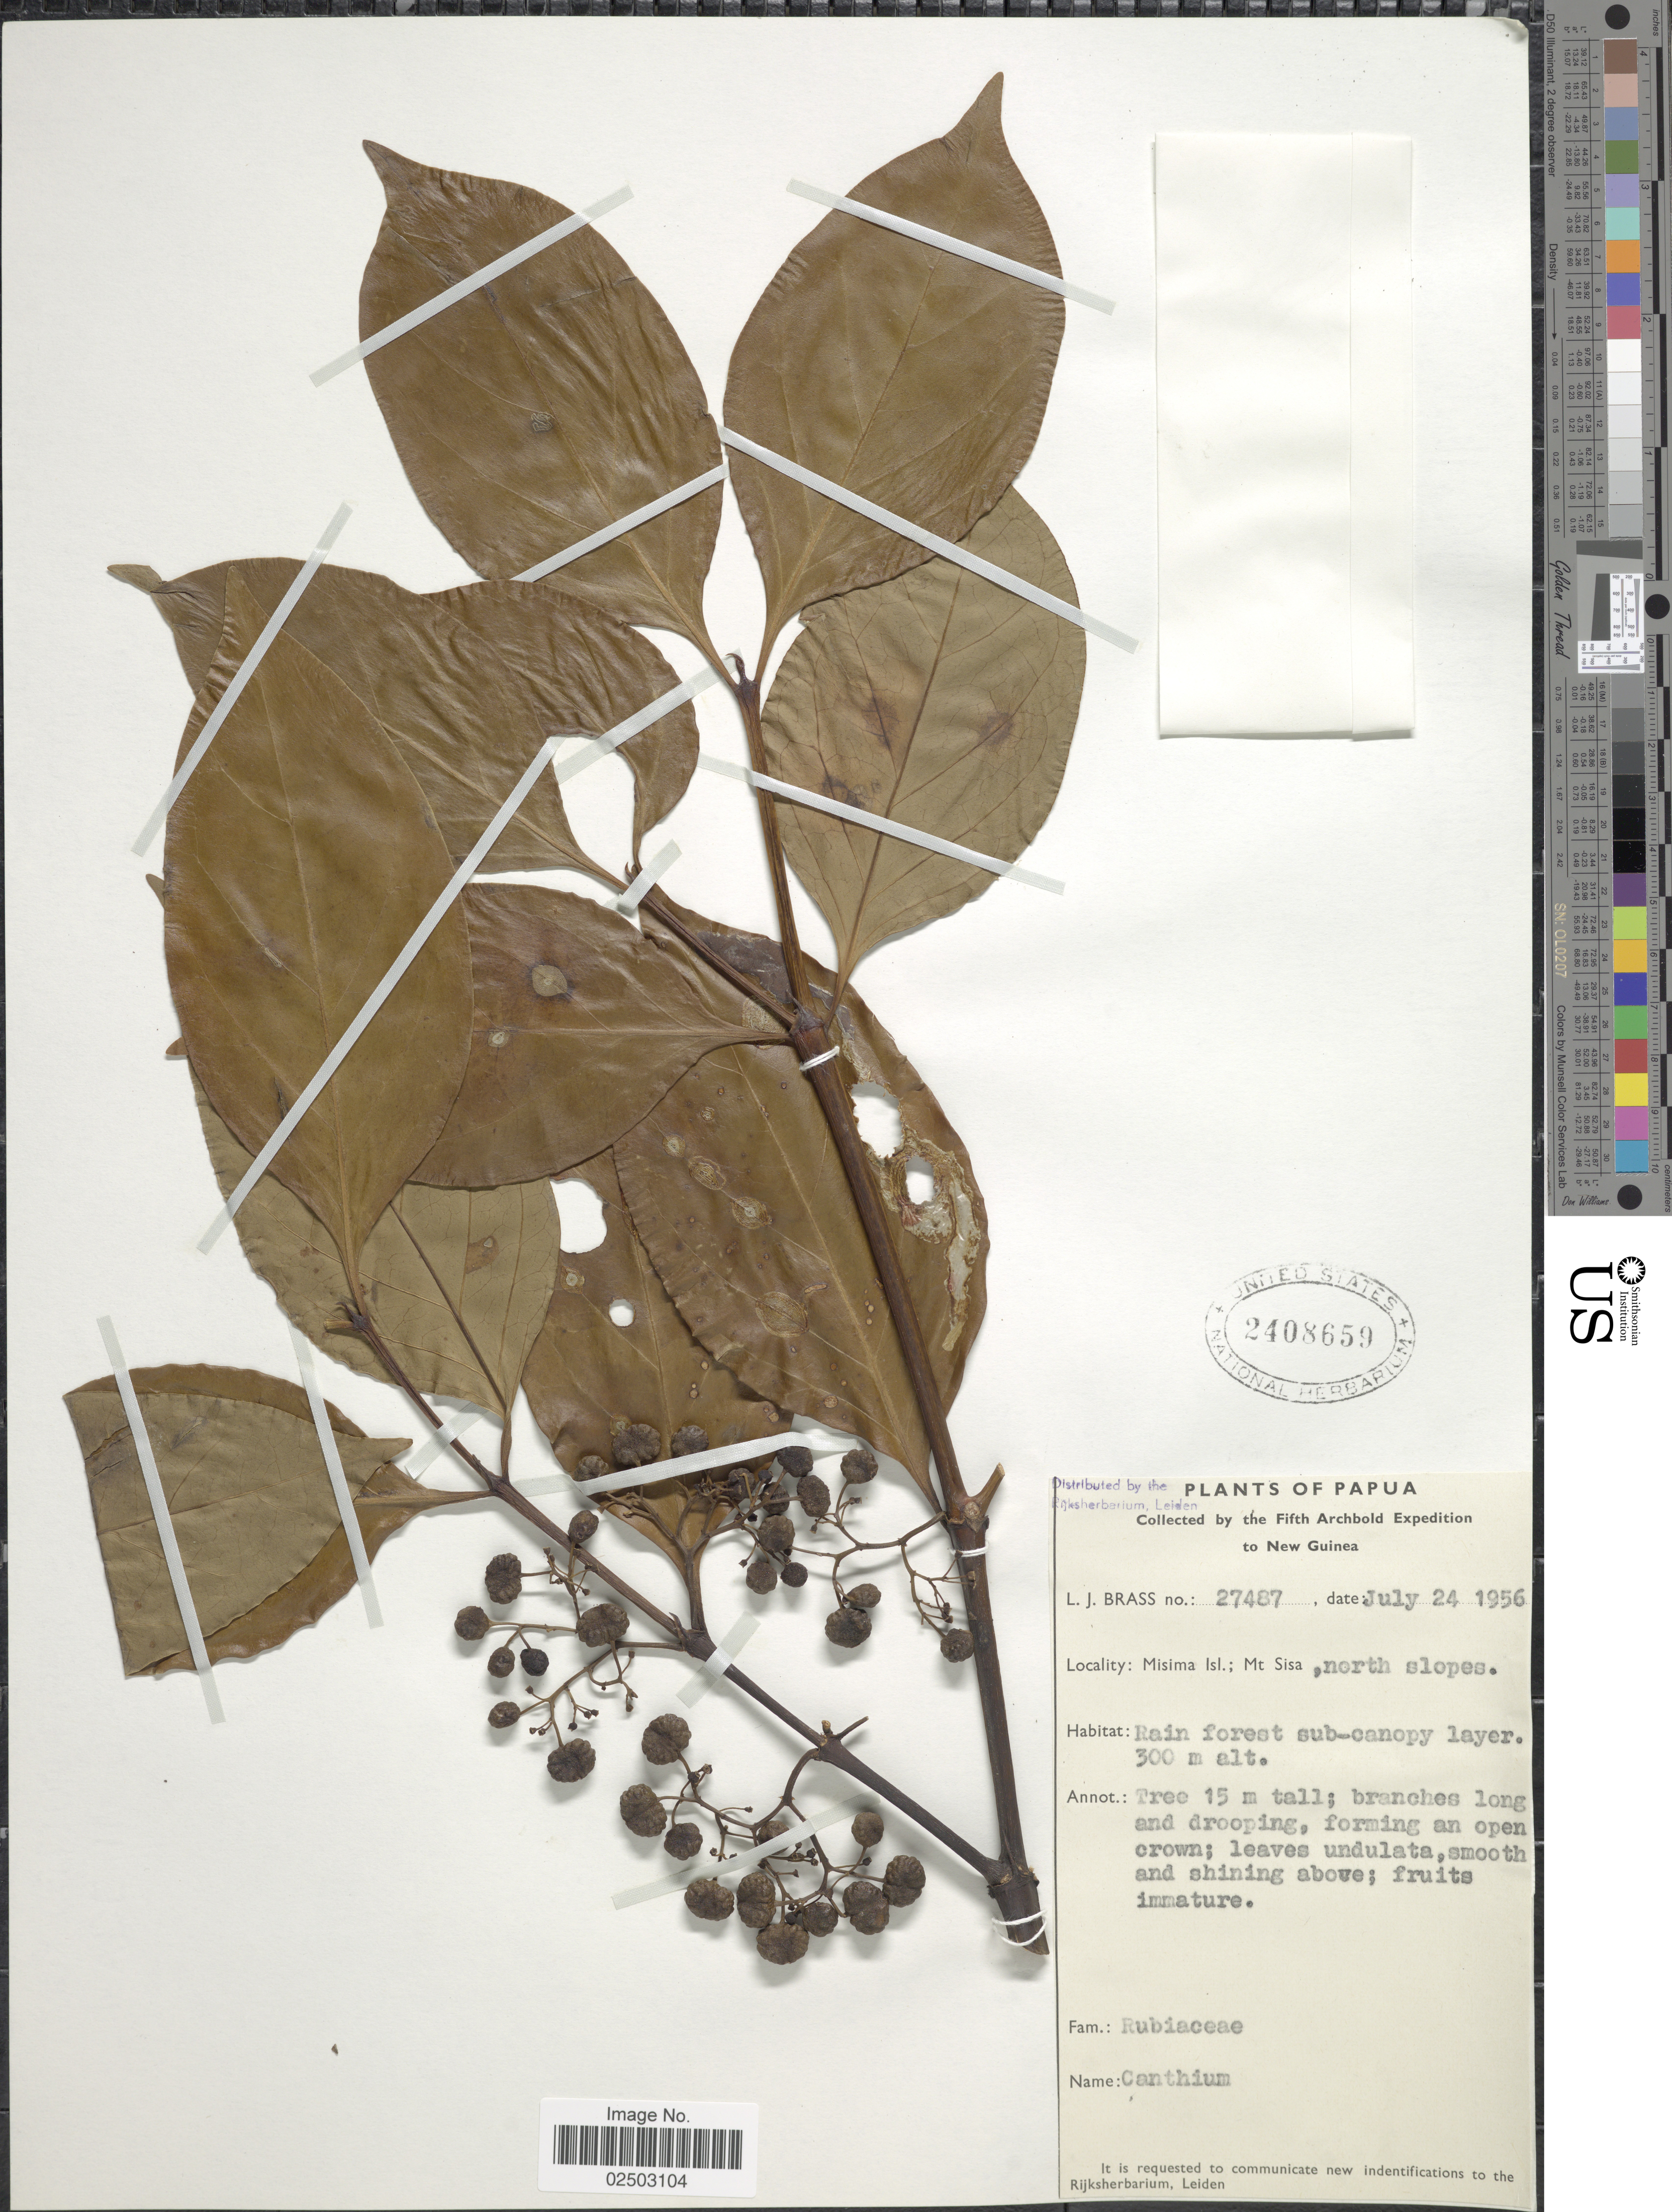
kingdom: Plantae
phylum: Tracheophyta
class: Magnoliopsida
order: Gentianales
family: Rubiaceae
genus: Bridsonia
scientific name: Bridsonia chamaedendrum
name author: (Kuntze) Verstraete & A.E. van Wyk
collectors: L. J. Brass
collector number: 27487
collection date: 1956-07-24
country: Papua New Guinea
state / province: Milne Bay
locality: Papua, Misima Isl.; Mt Sisa, north slopes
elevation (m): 300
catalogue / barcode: US 2408659